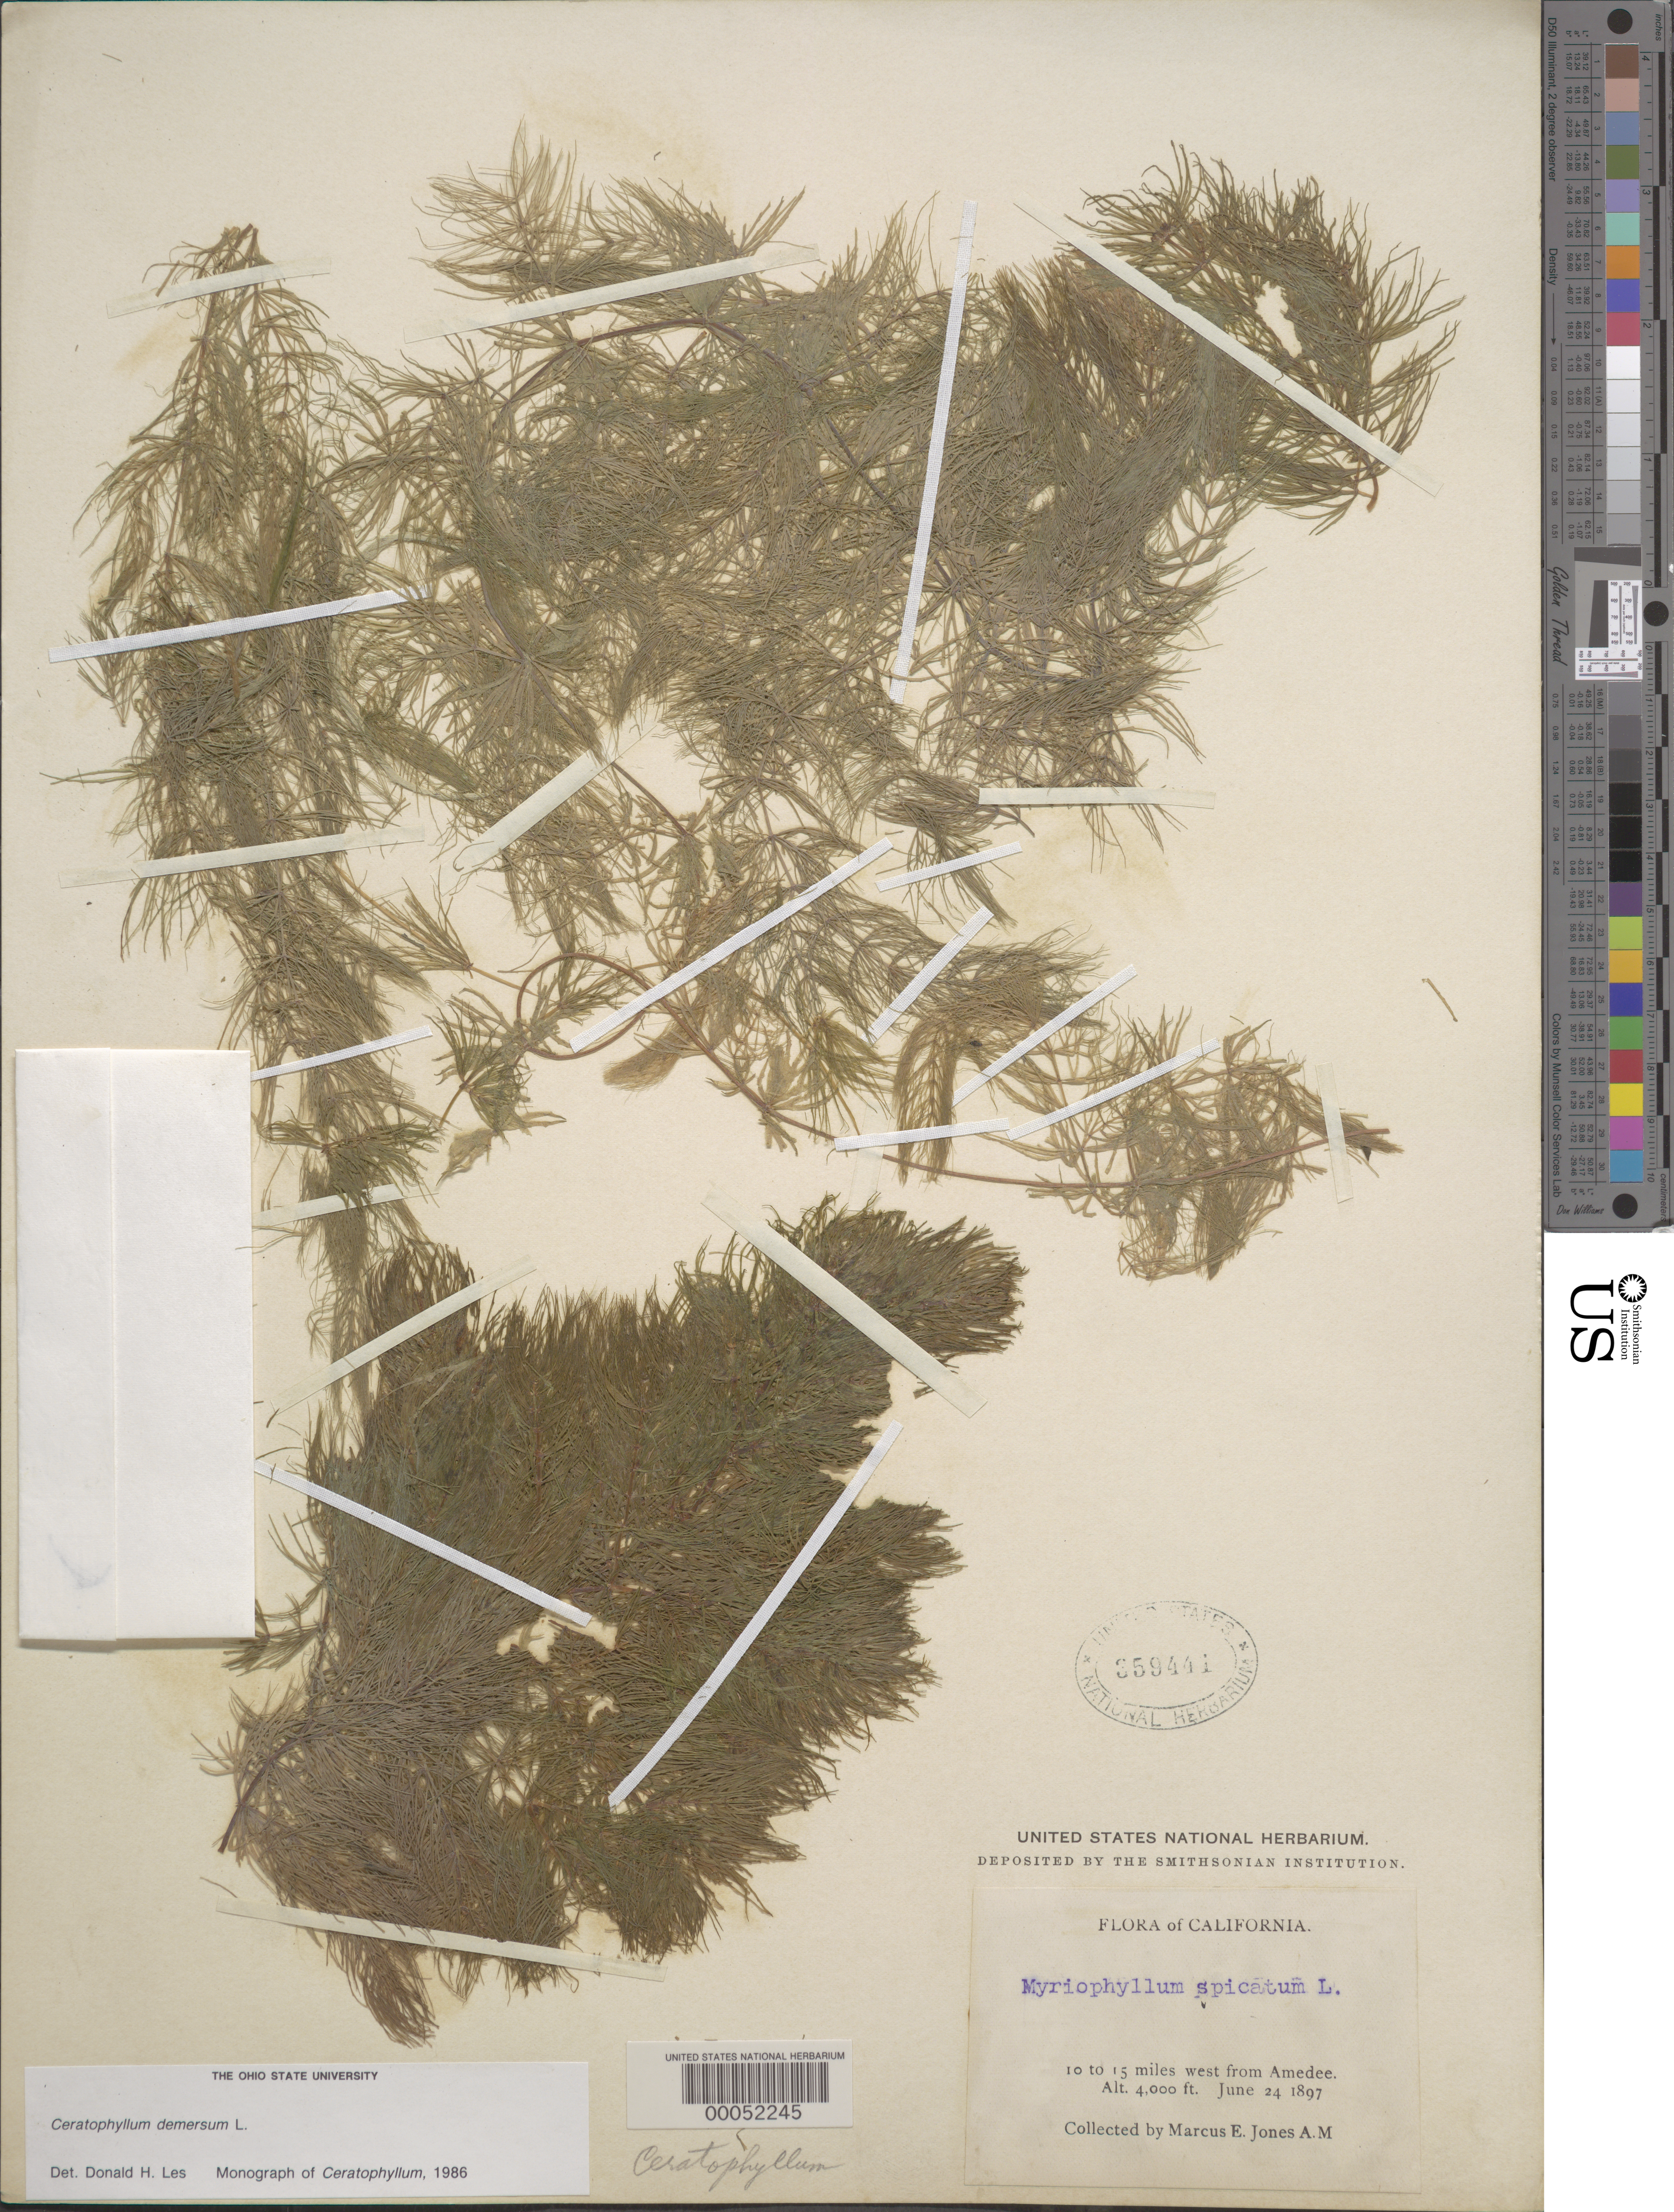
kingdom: Plantae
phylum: Tracheophyta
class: Magnoliopsida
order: Ceratophyllales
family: Ceratophyllaceae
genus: Ceratophyllum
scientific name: Ceratophyllum demersum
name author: L.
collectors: M. E. Jones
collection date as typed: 24 Jun 1897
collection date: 1897-06-24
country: United States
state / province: California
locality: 10-15 mi. w from amedeeand, sw of holt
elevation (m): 1219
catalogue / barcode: US 359441